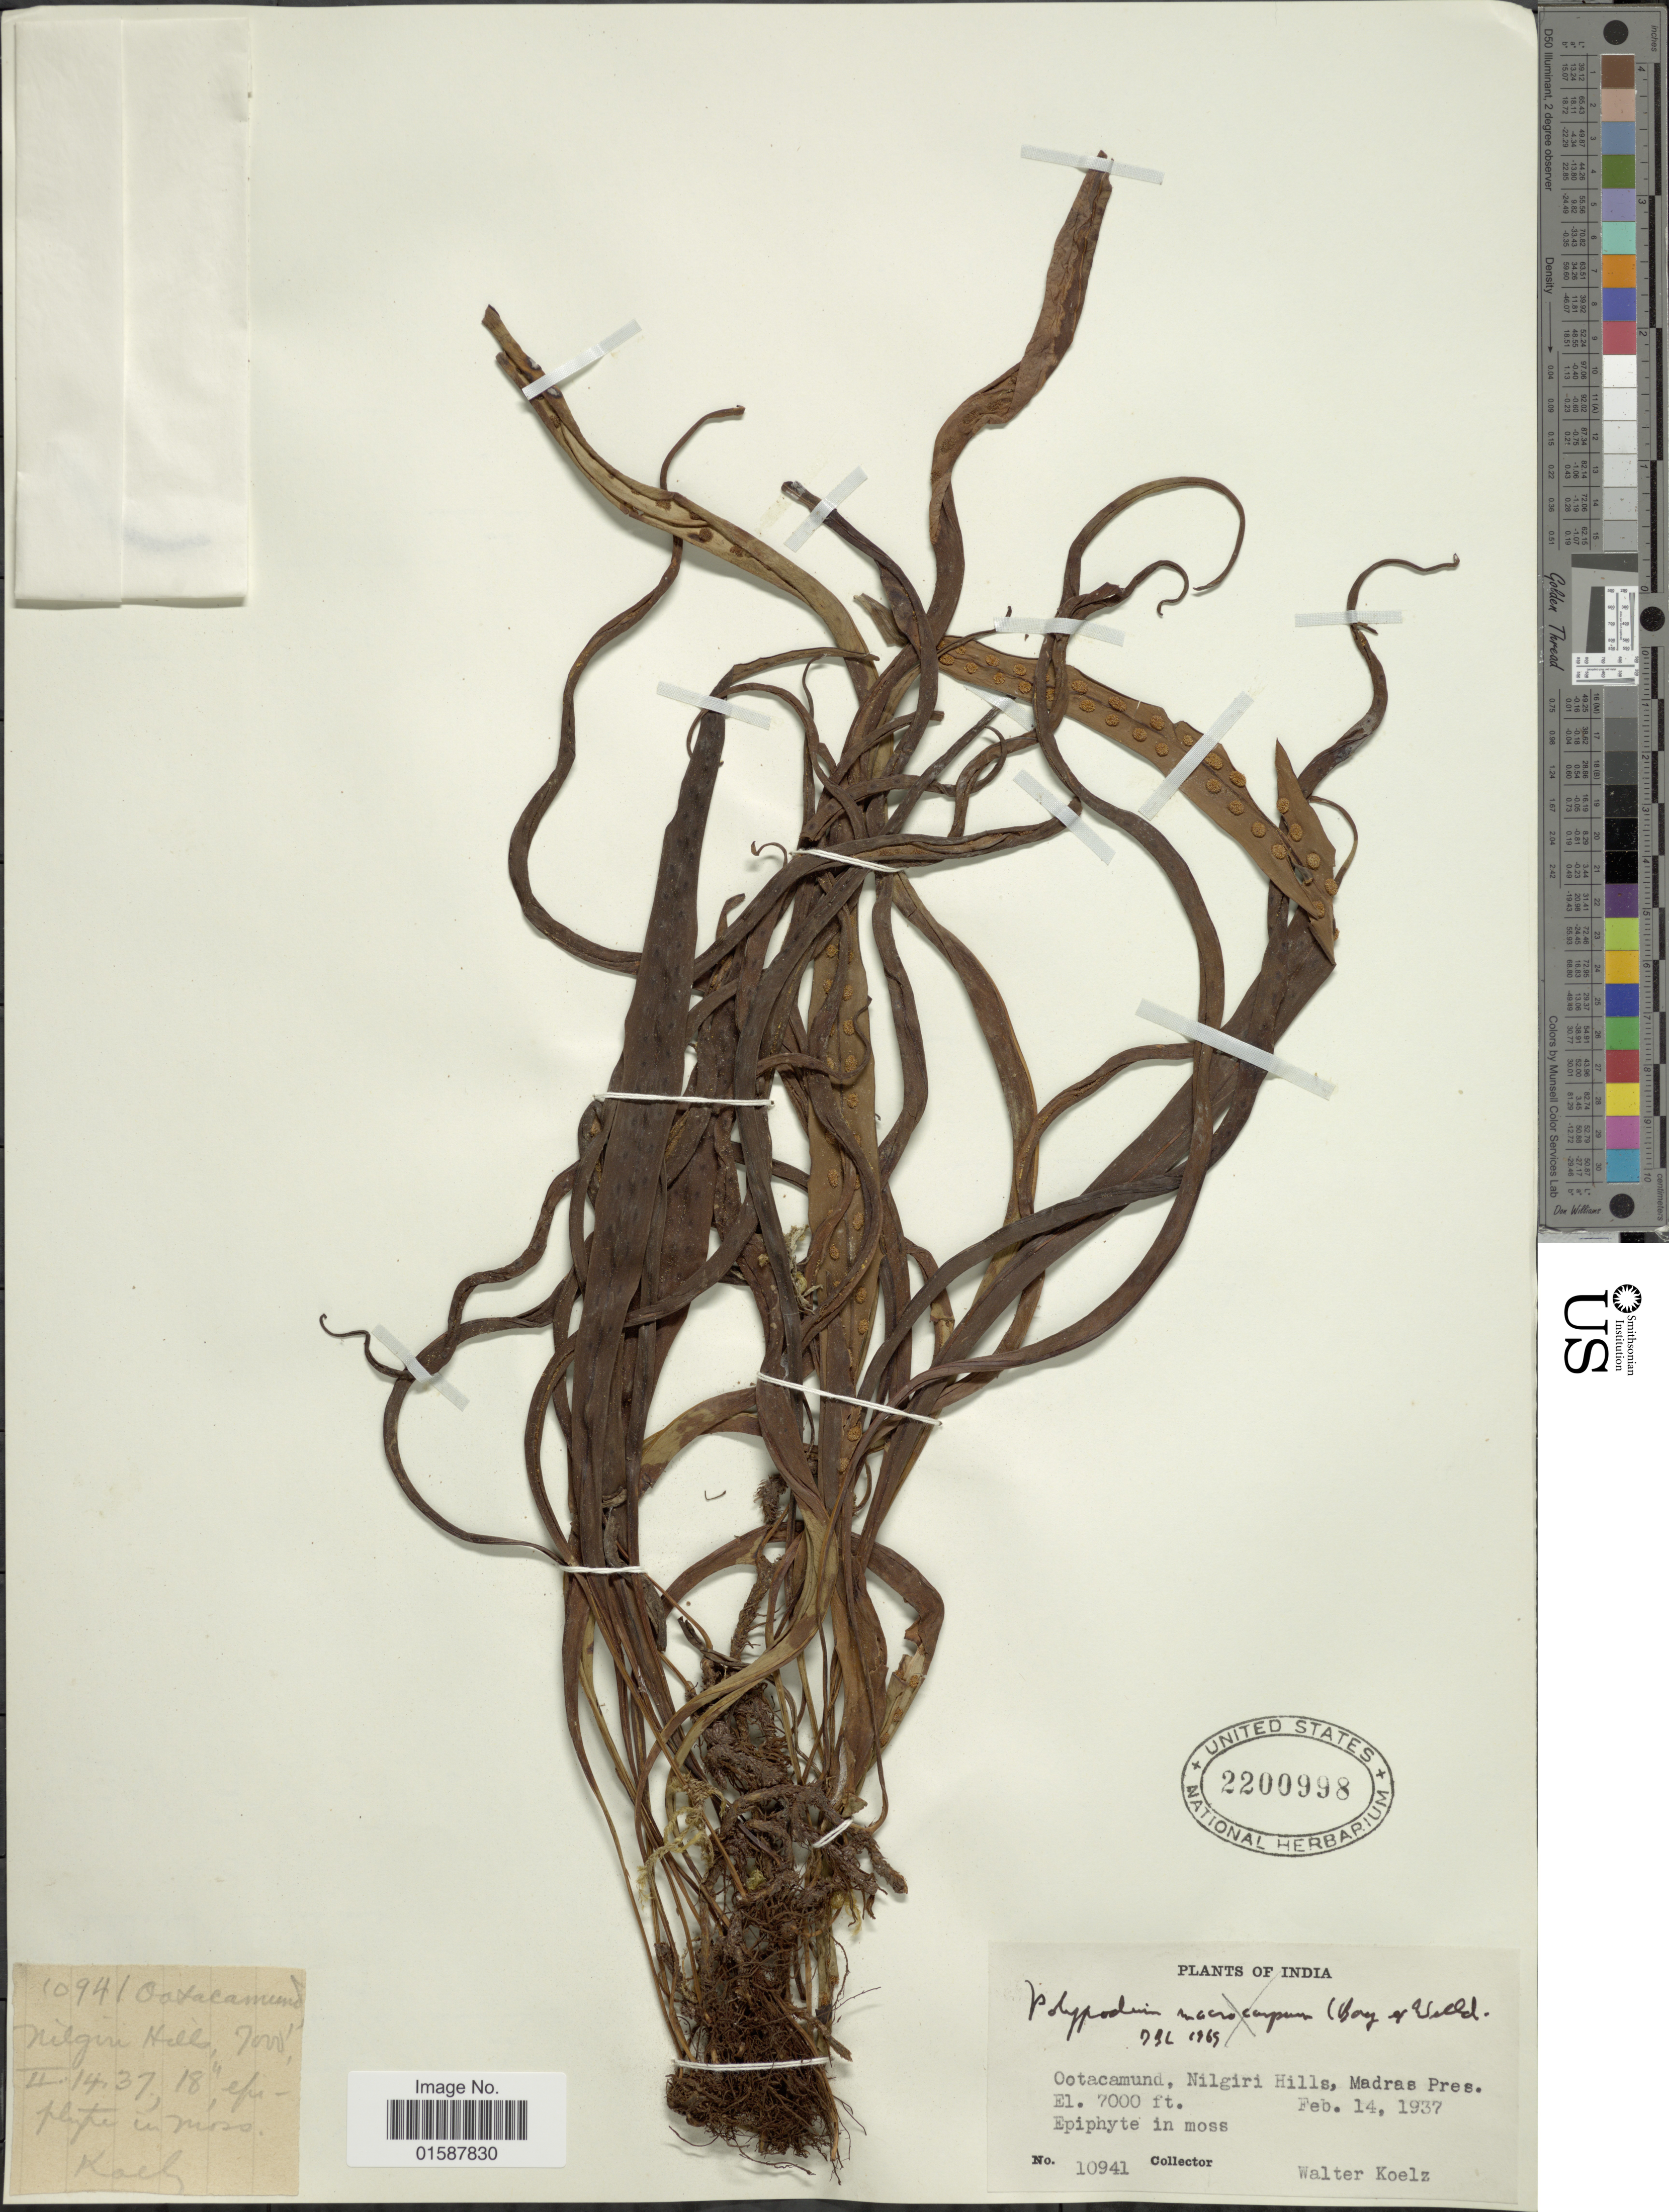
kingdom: Plantae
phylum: Tracheophyta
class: Polypodiopsida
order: Polypodiales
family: Polypodiaceae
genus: Lepisorus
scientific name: Lepisorus nuduisculum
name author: (Kunze)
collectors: W. N. Koelz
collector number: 10941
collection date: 1937-02-14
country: India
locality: Ootacamund, Nilgiri Hills, Madras Pres.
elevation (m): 2134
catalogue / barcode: US 2200998